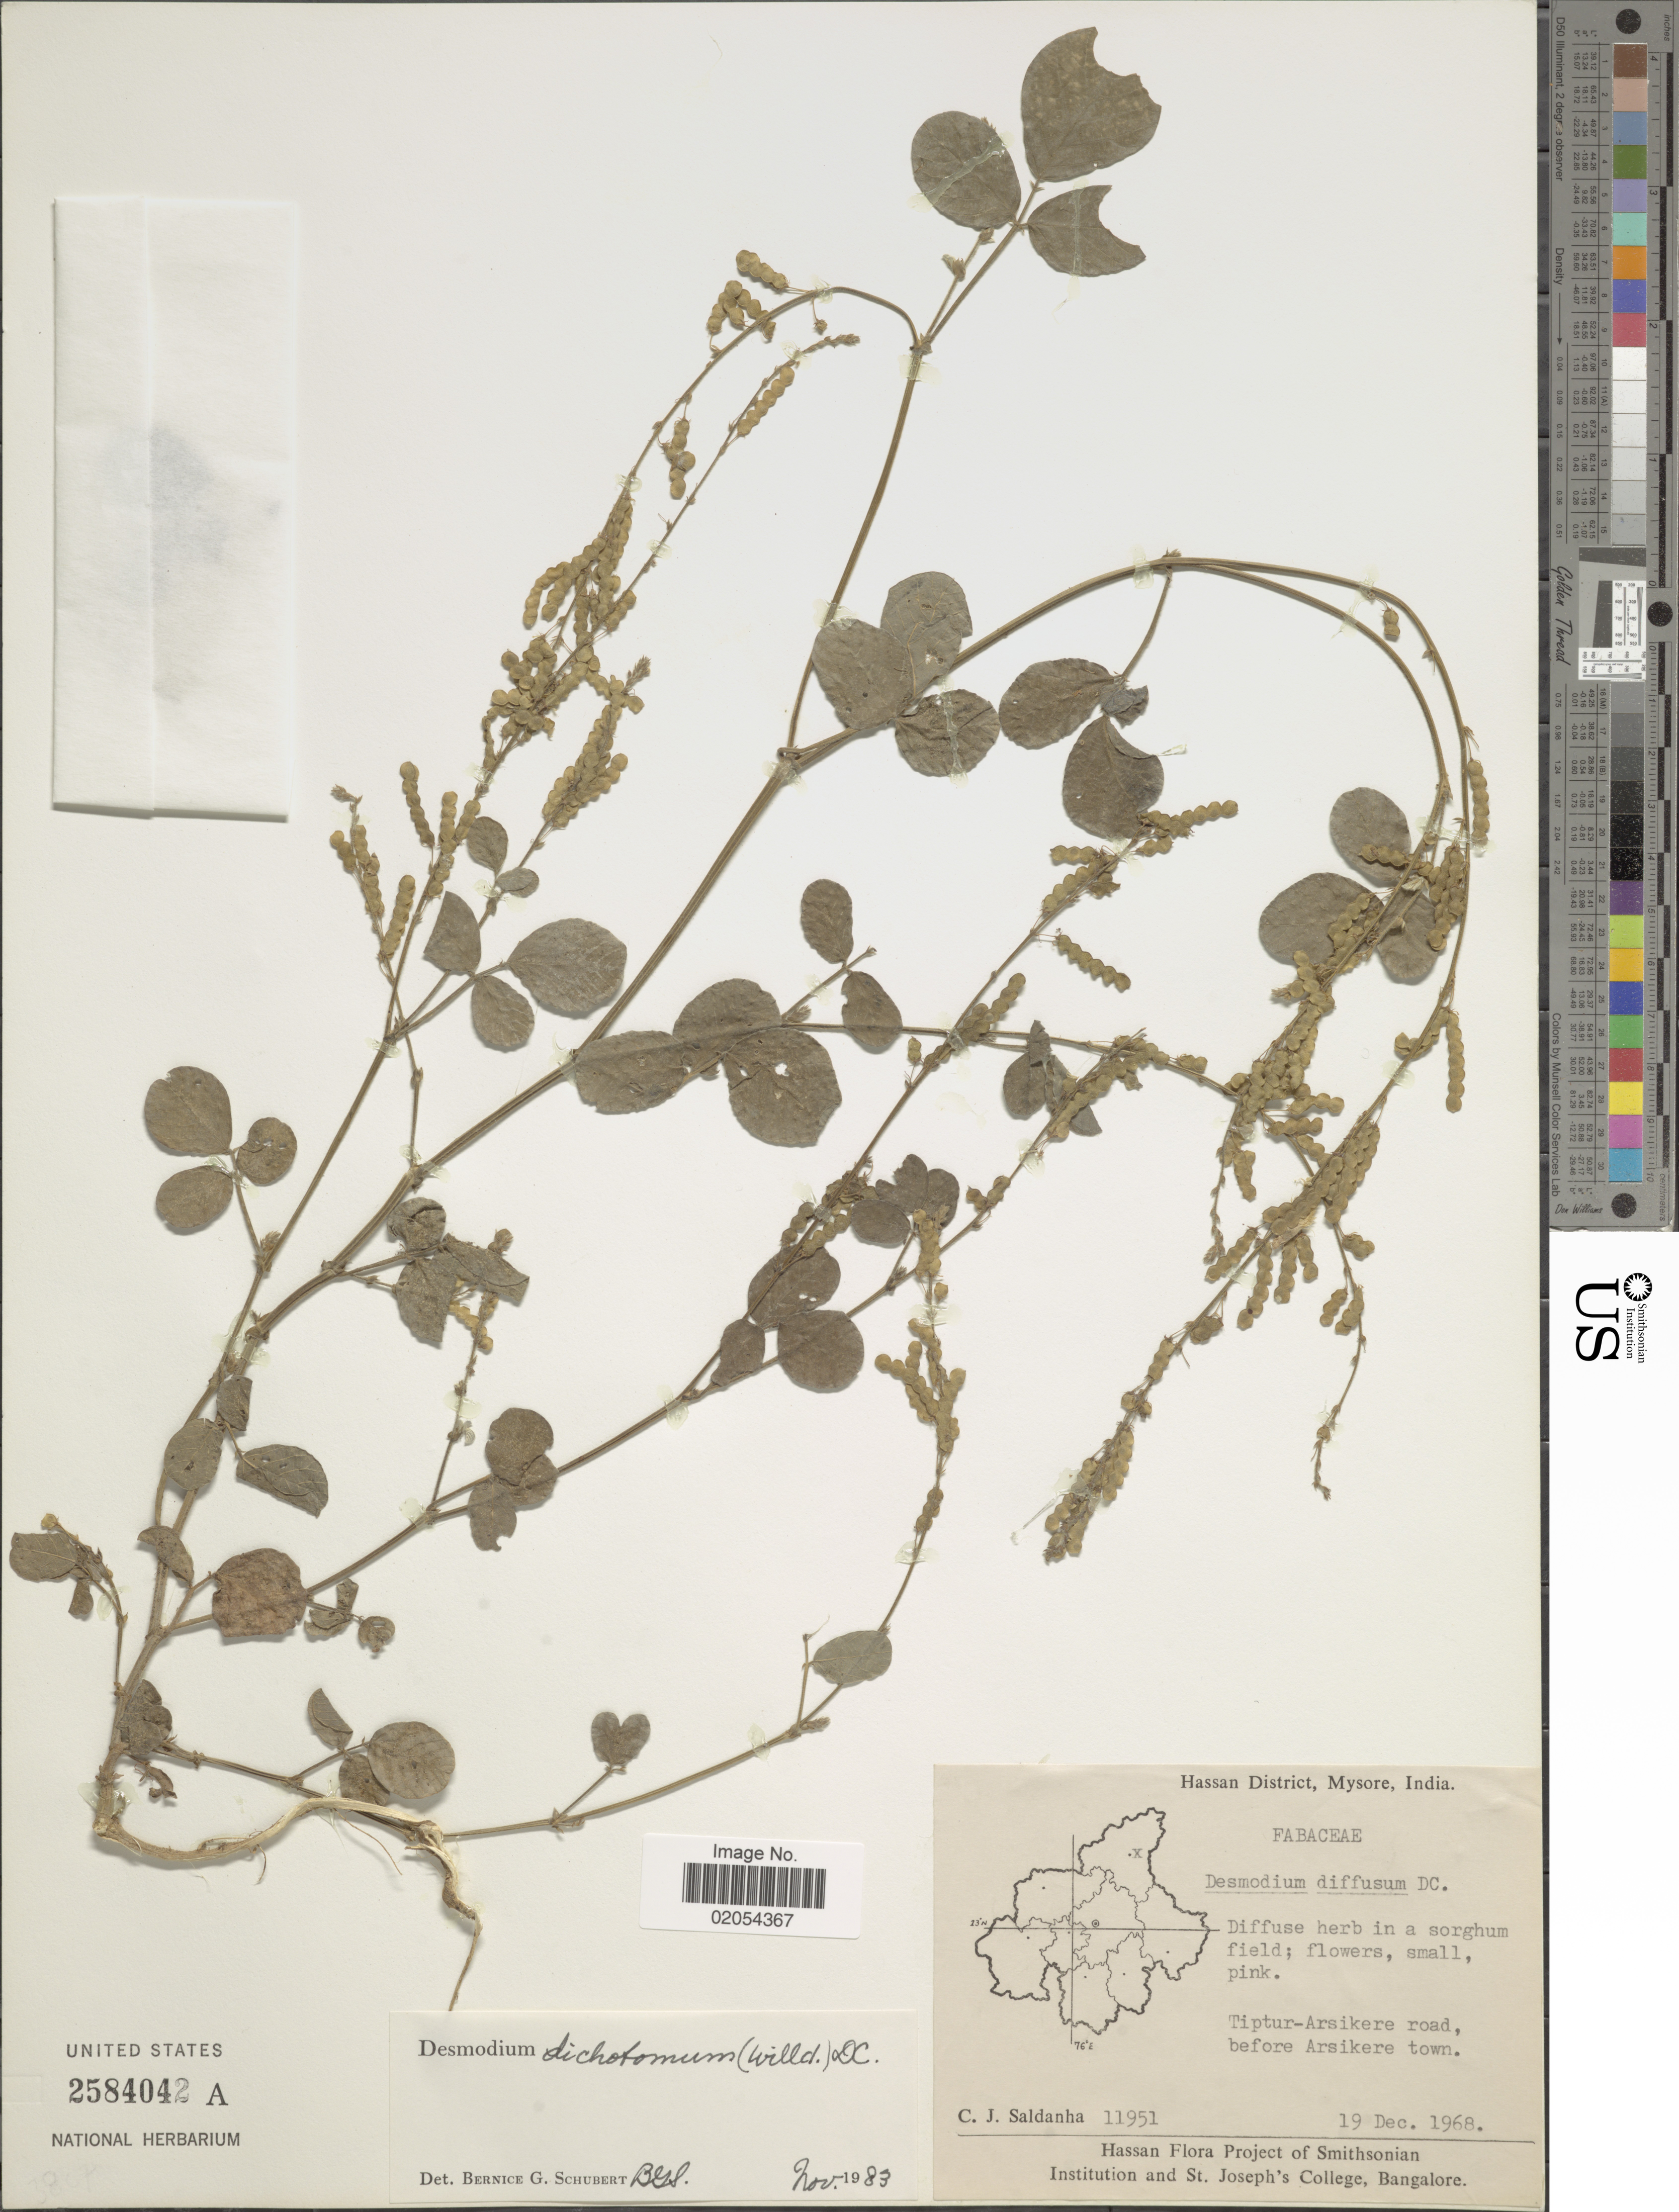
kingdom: Plantae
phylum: Tracheophyta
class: Magnoliopsida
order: Fabales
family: Fabaceae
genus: Bouffordia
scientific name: Bouffordia dichotoma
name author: (Willd.) H. Ohashi & K. Ohashi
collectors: C. J. Saldanha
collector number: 11951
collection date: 1968-12-19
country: India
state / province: Karnataka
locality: Hassan District Mysore, India. Tiptur-Arsikere road, before Arsokere town.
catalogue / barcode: US 2584042A